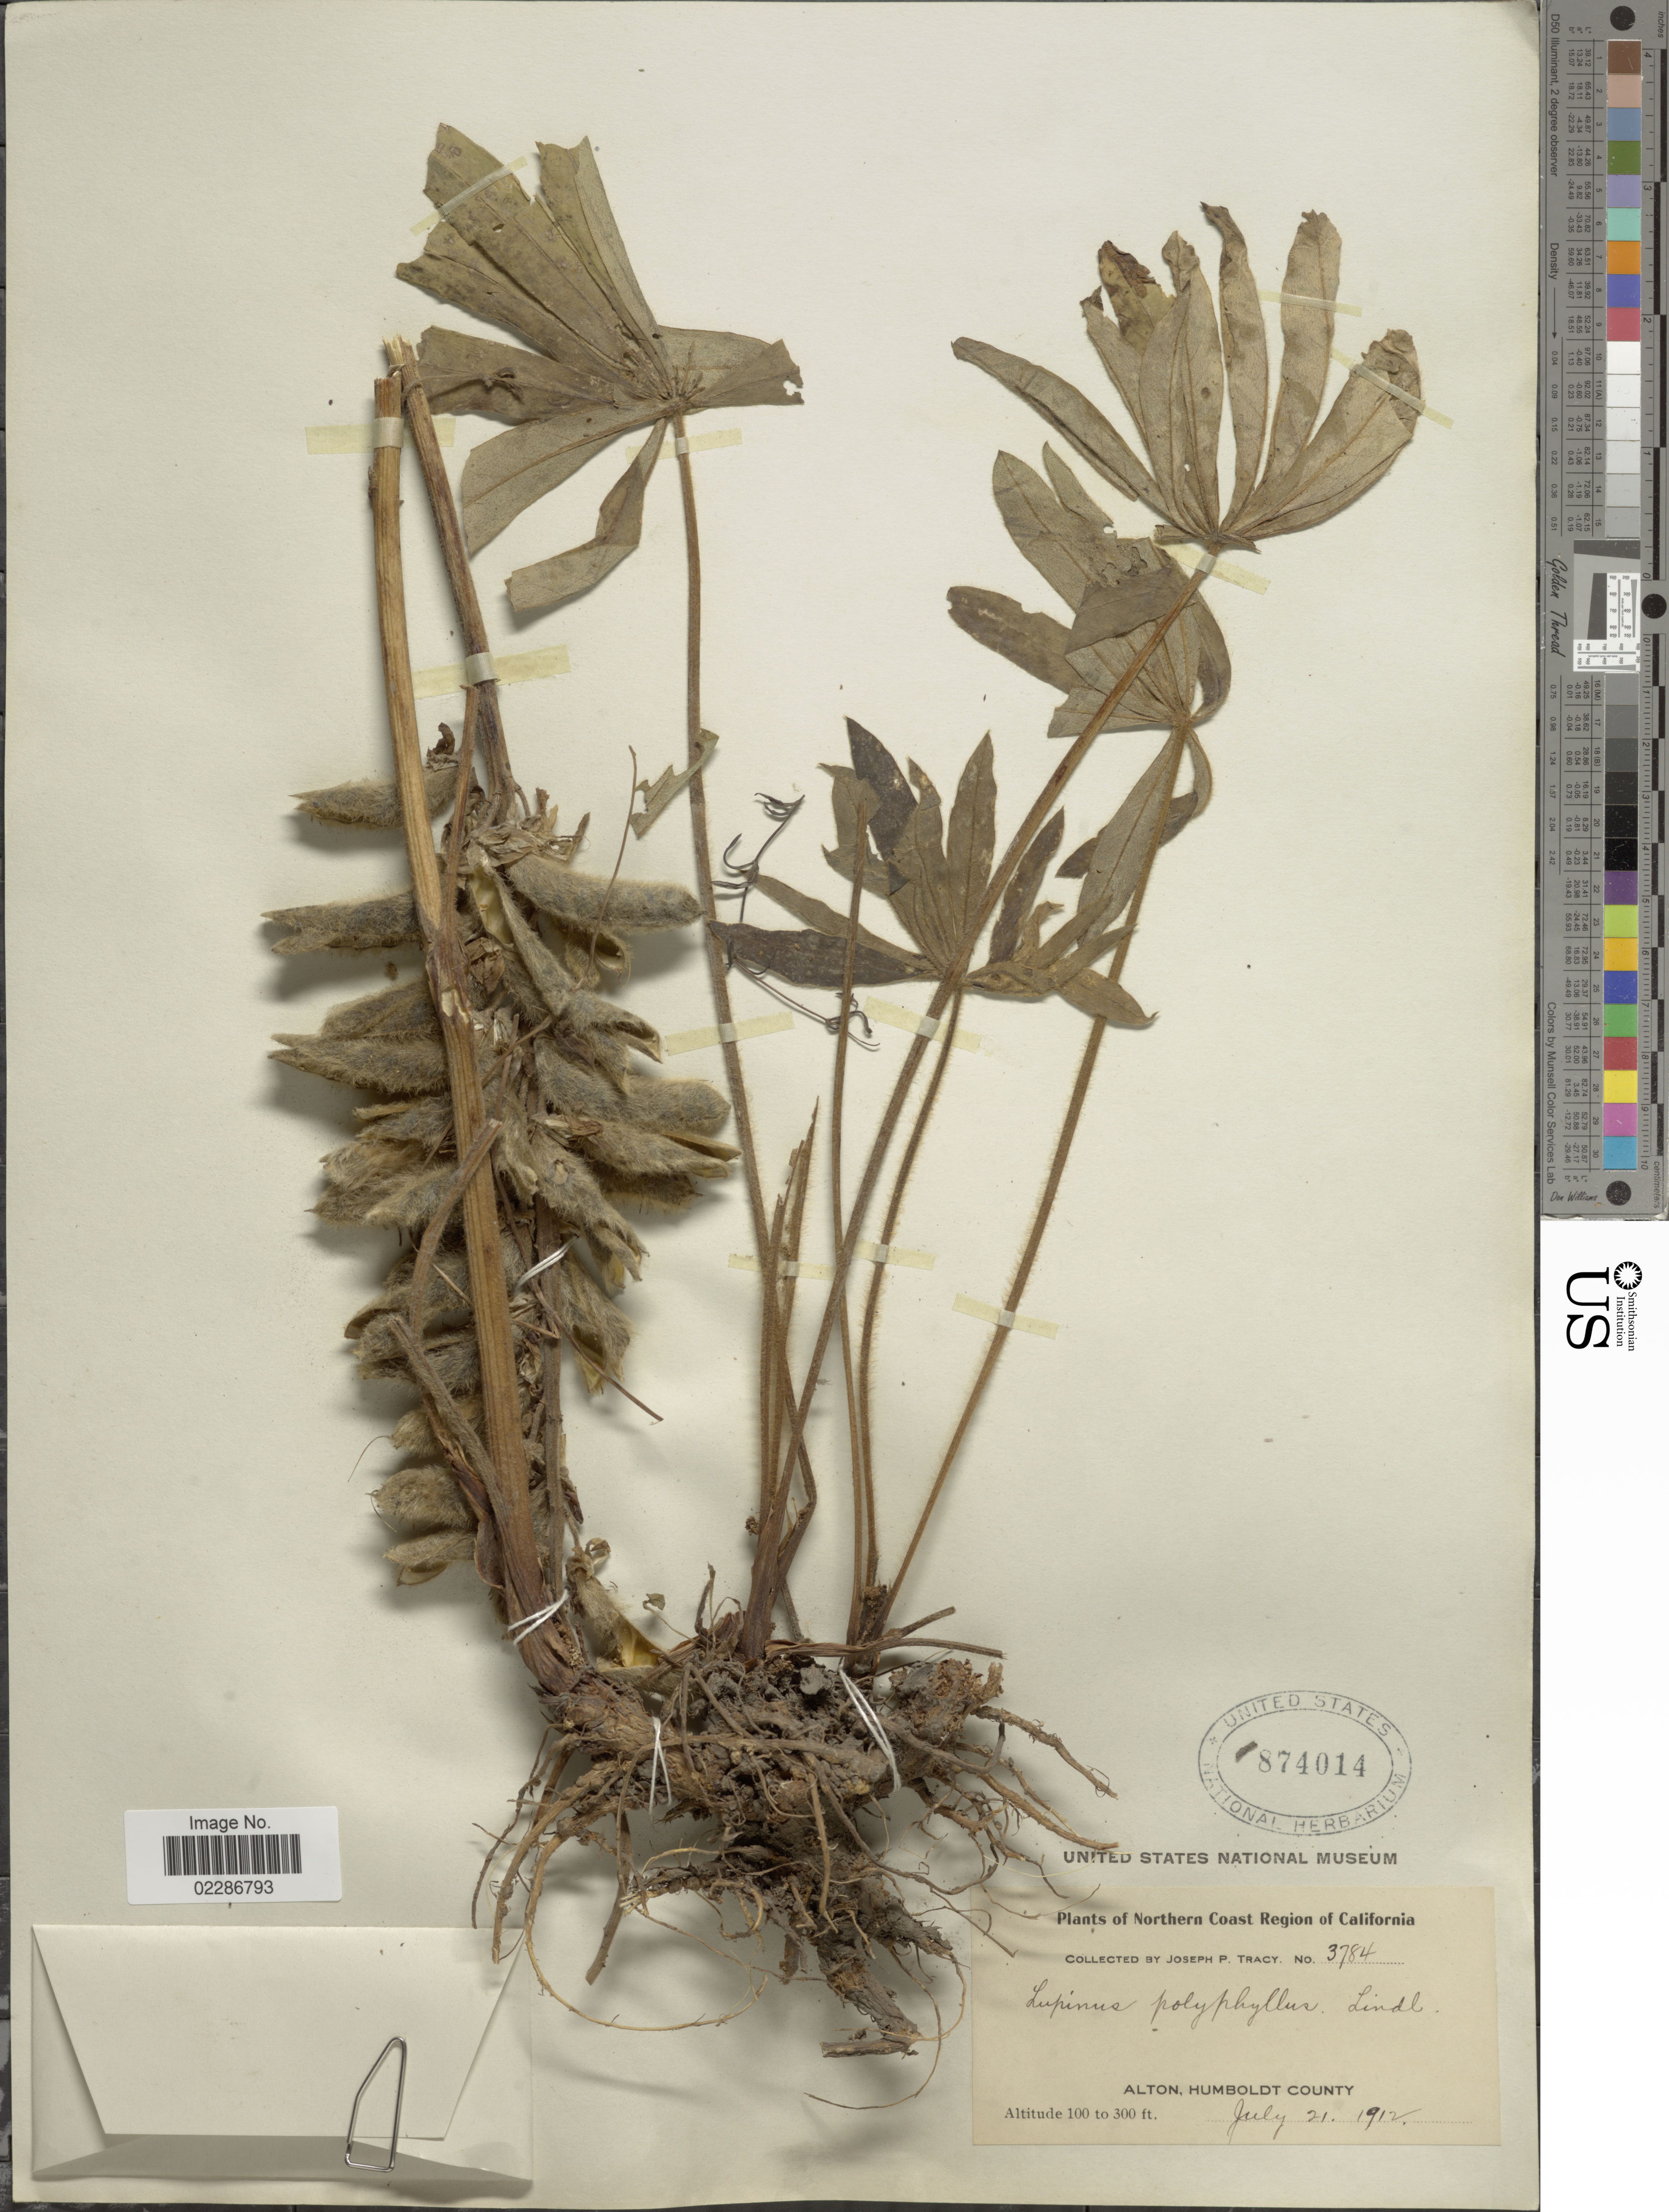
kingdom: Plantae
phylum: Tracheophyta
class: Magnoliopsida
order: Fabales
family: Fabaceae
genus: Lupinus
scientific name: Lupinus polyphyllus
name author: Lindl.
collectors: J. Tracy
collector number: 3784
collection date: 1912-07-21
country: United States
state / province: California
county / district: Humboldt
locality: Northern Coast Region of California, Alton, Humboldt County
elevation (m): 30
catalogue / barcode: US 874014